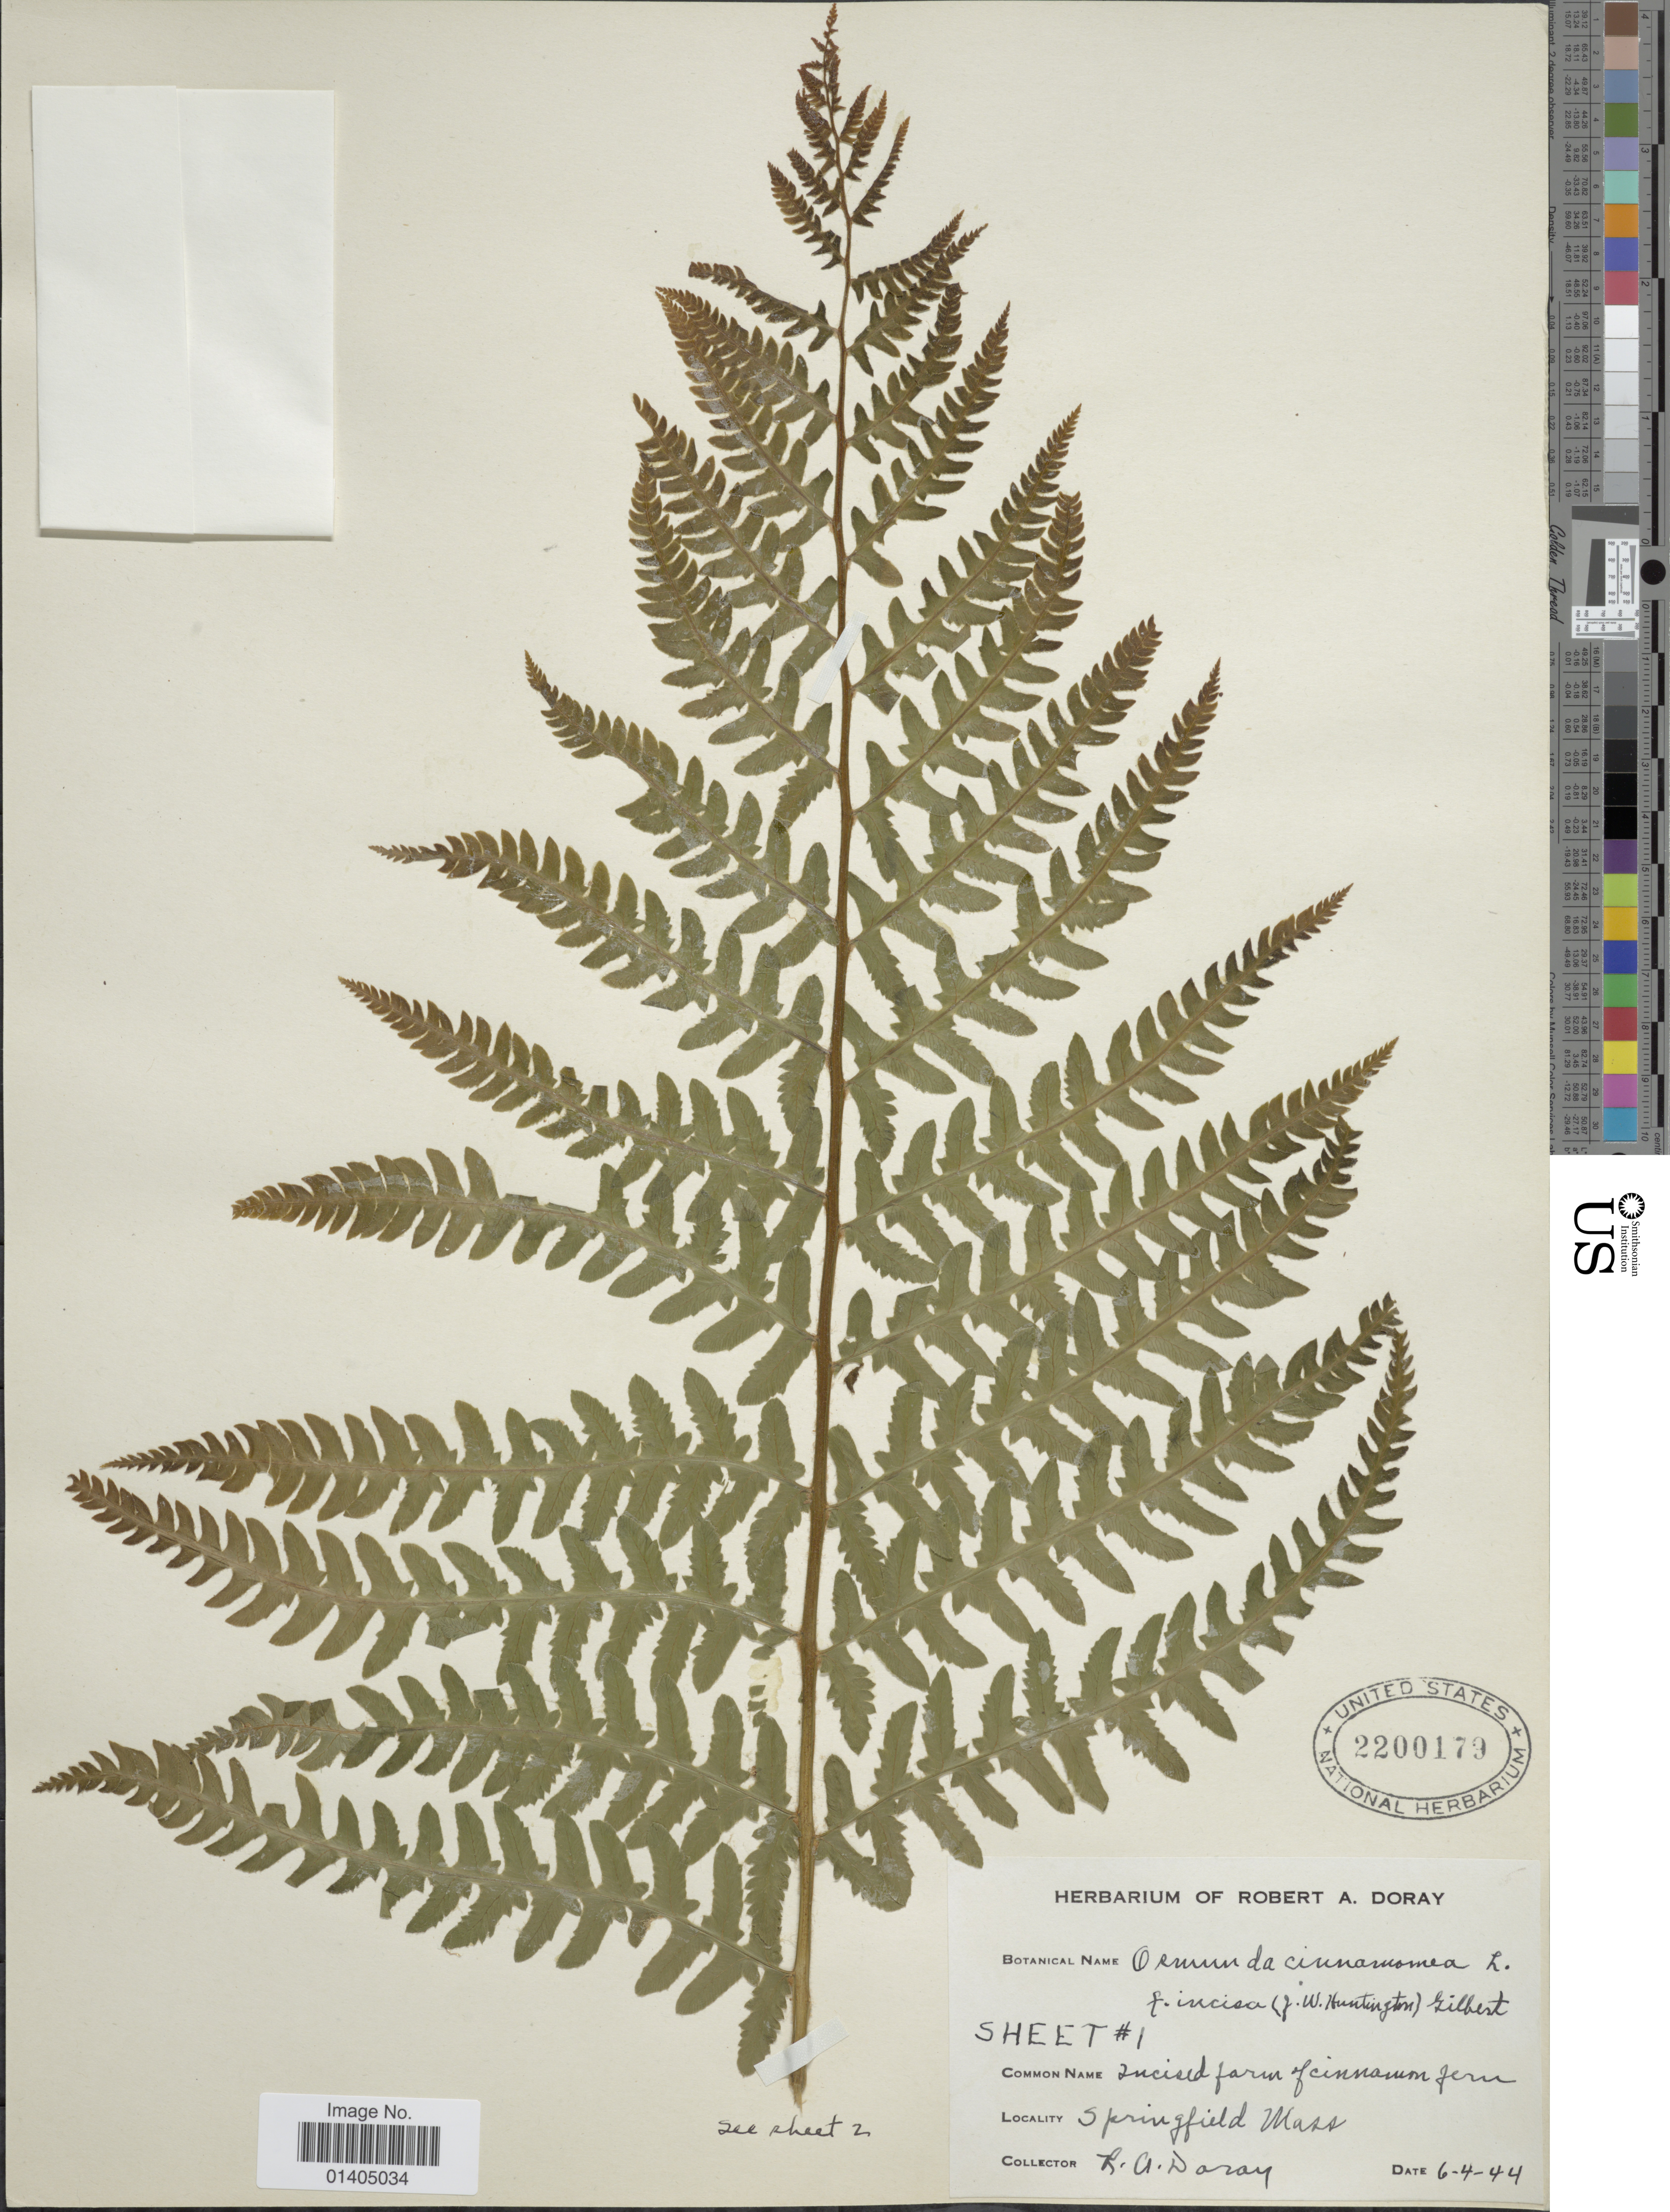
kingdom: Plantae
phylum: Tracheophyta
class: Polypodiopsida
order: Osmundales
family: Osmundaceae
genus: Osmundastrum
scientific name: Osmundastrum cinnamomeum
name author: (L.) C. Presl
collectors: R. Doray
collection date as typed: Transcribed d/m/y: 4/6/44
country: United States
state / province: Massachusetts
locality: Springfield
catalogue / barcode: US 2200179